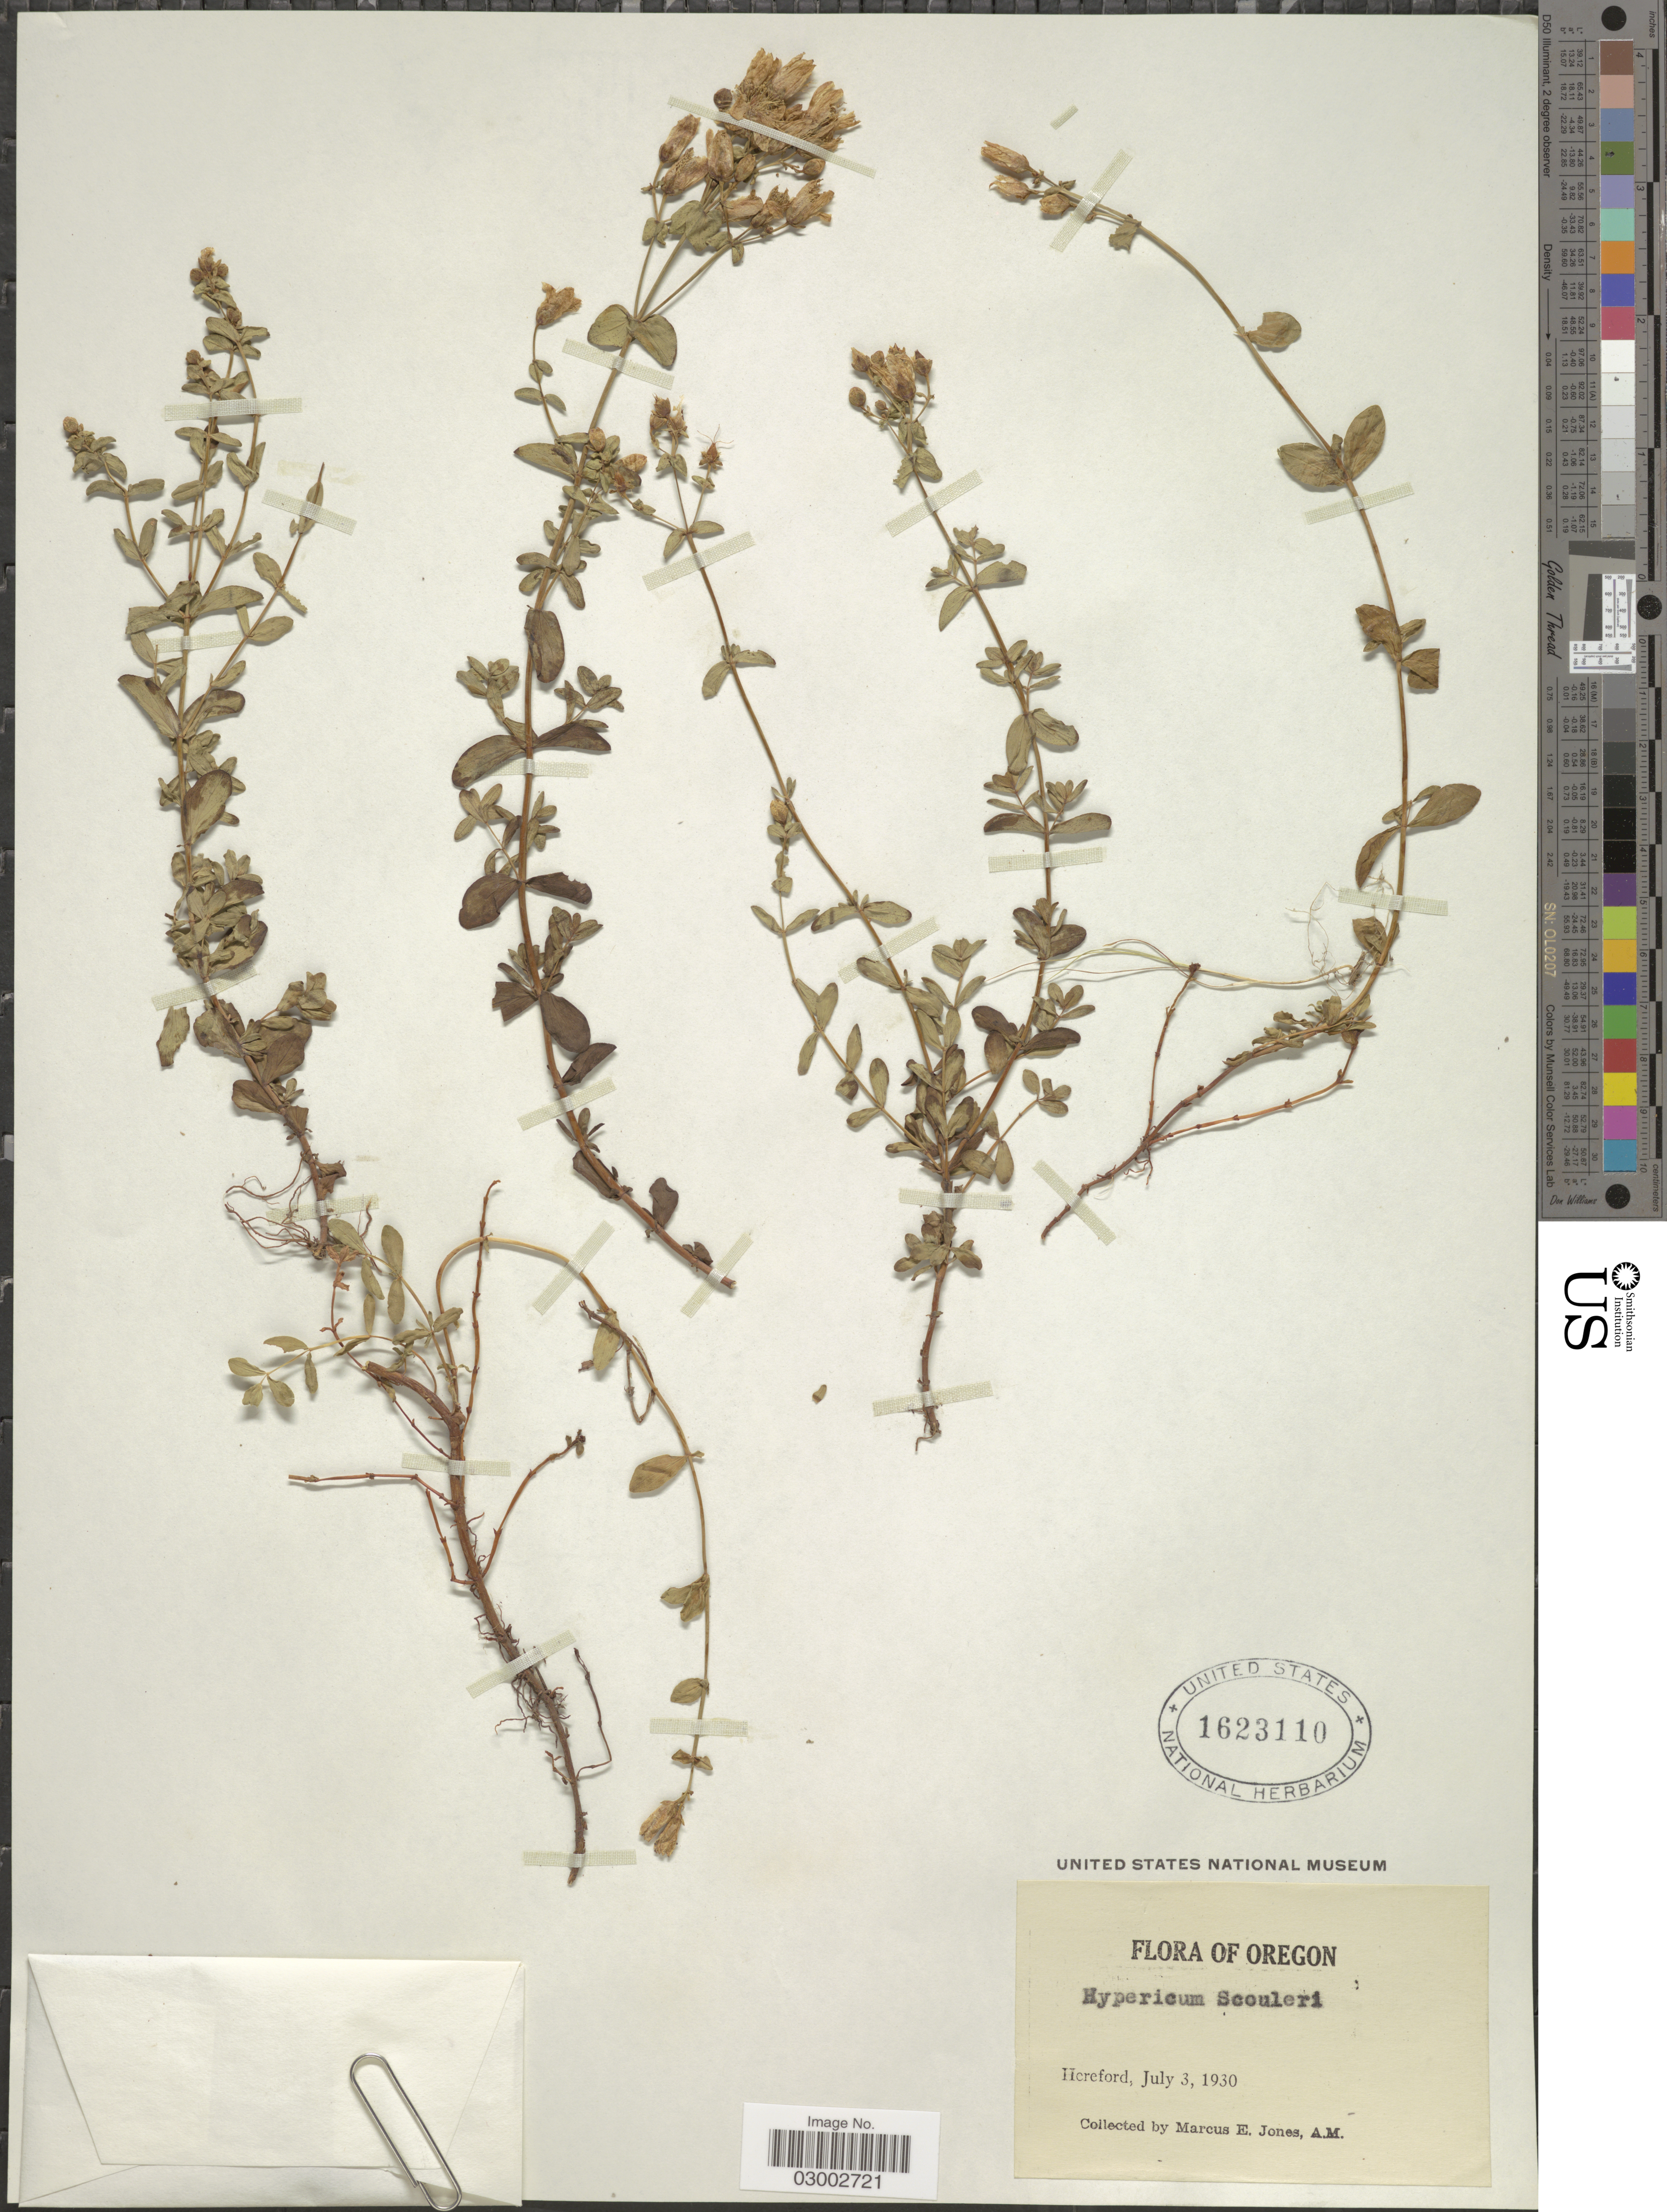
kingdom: Plantae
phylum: Tracheophyta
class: Magnoliopsida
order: Malpighiales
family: Hypericaceae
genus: Hypericum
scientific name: Hypericum scouleri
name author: Hook.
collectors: M. E. Jones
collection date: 1930-07-03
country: United States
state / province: Oregon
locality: Hereford.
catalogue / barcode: US 1623110